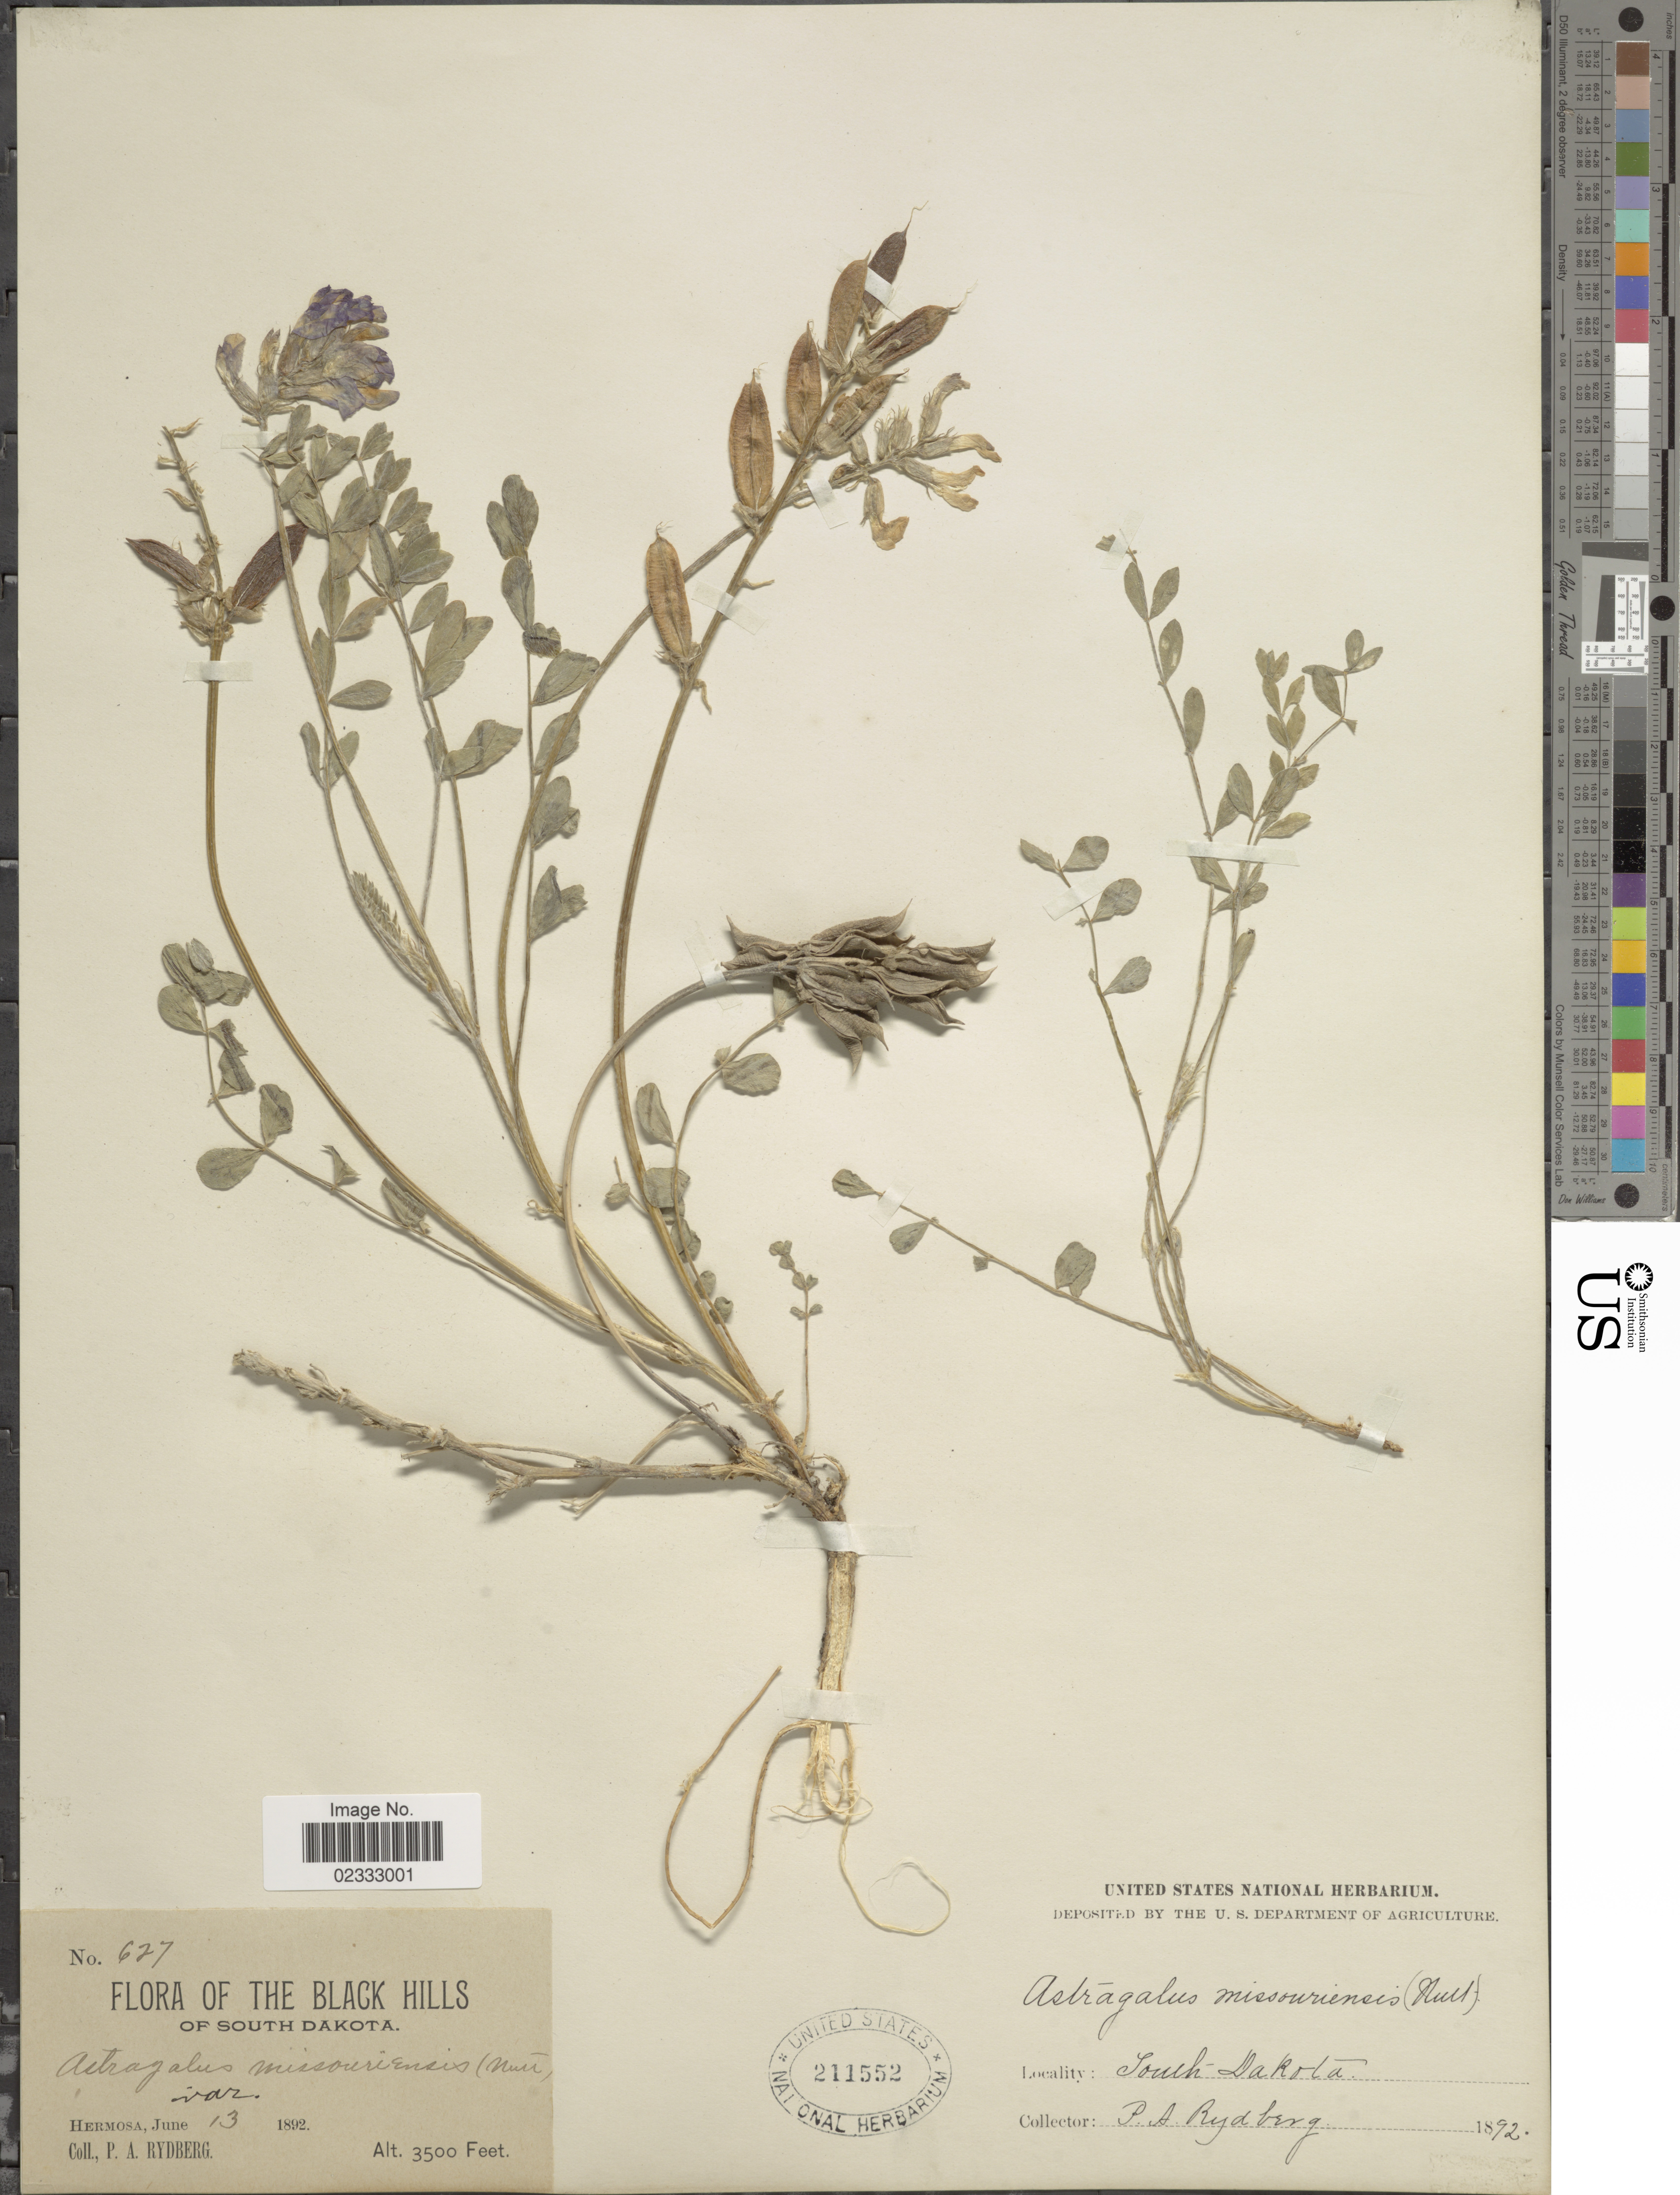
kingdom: Plantae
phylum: Tracheophyta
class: Magnoliopsida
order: Fabales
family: Fabaceae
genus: Astragalus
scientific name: Astragalus missouriensis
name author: Nutt.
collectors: P. A. Rydberg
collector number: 627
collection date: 1892-06-13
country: United States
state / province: South Dakota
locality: Black Hills, Hermosa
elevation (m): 1067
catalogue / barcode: US 211552